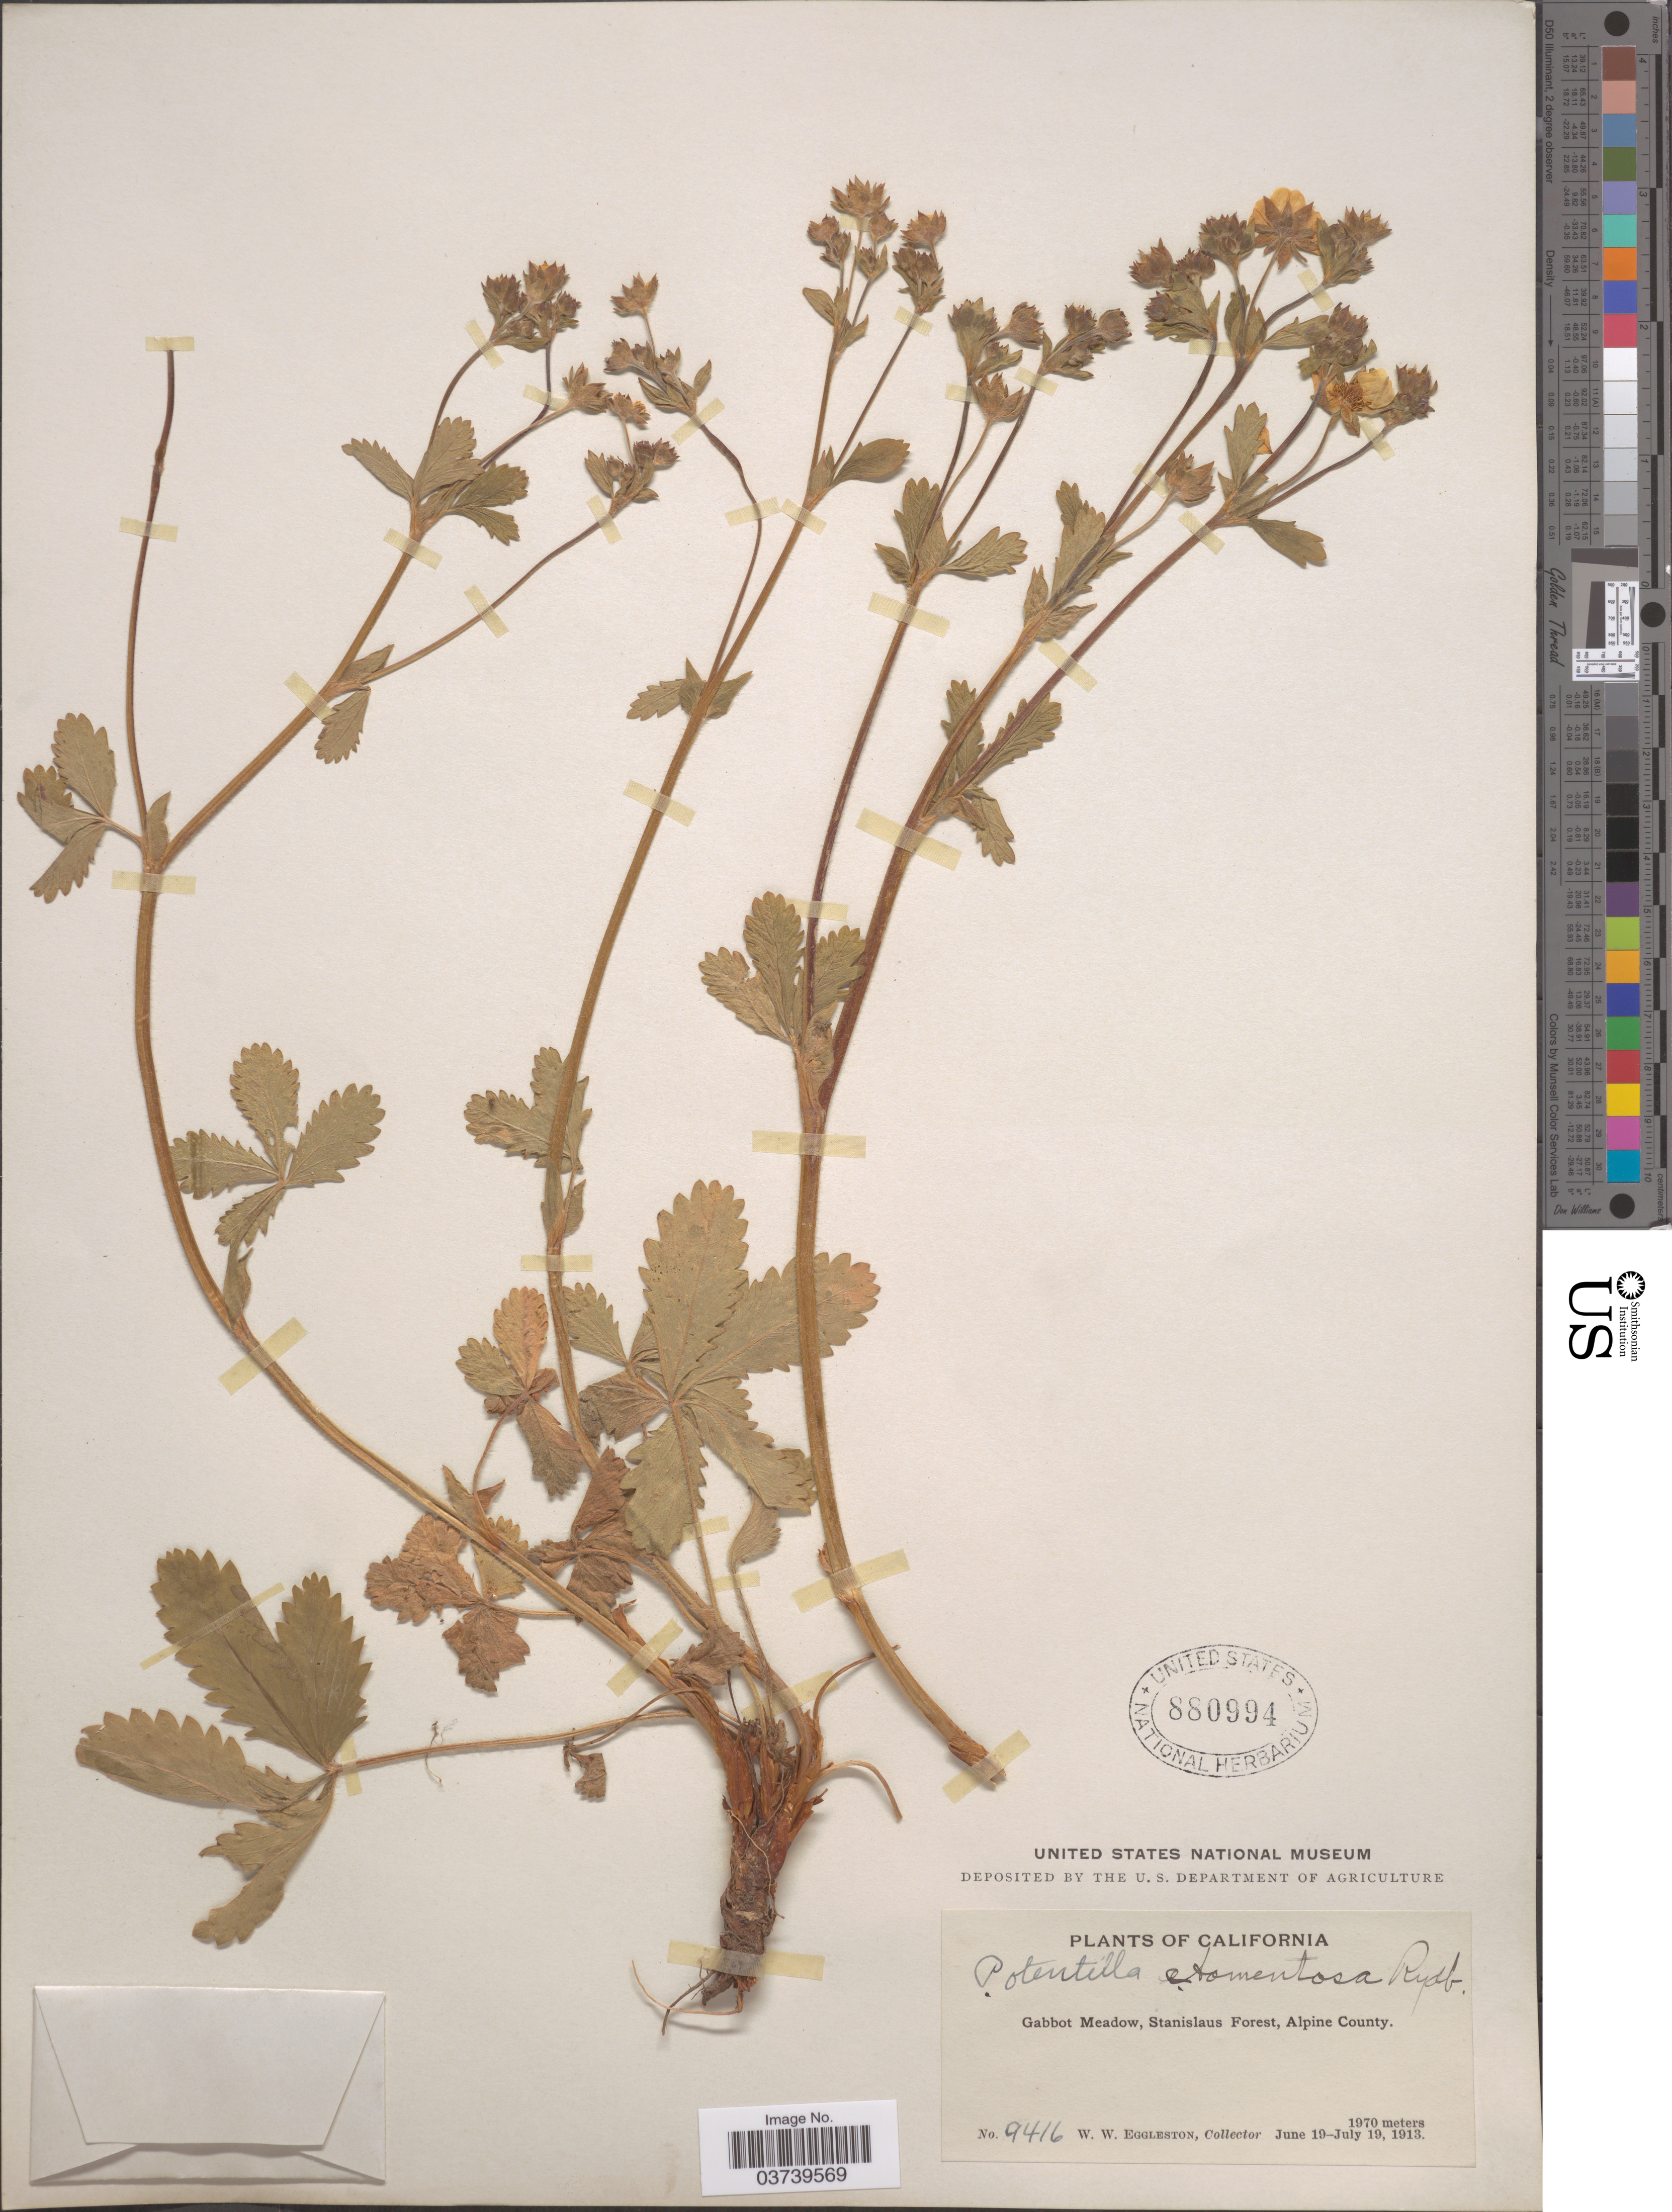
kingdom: Plantae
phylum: Tracheophyta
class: Magnoliopsida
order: Rosales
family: Rosaceae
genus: Potentilla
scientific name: Potentilla gracilis var. fastigiata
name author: (Nutt.) S. Watson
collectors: W. W. Eggleston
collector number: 9416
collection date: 1913-06-19/1913-07-19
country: United States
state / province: California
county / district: Alpine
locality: Gabbot Meadow, Stanislaus Forest, Alpine County.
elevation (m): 1970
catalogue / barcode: US 880994